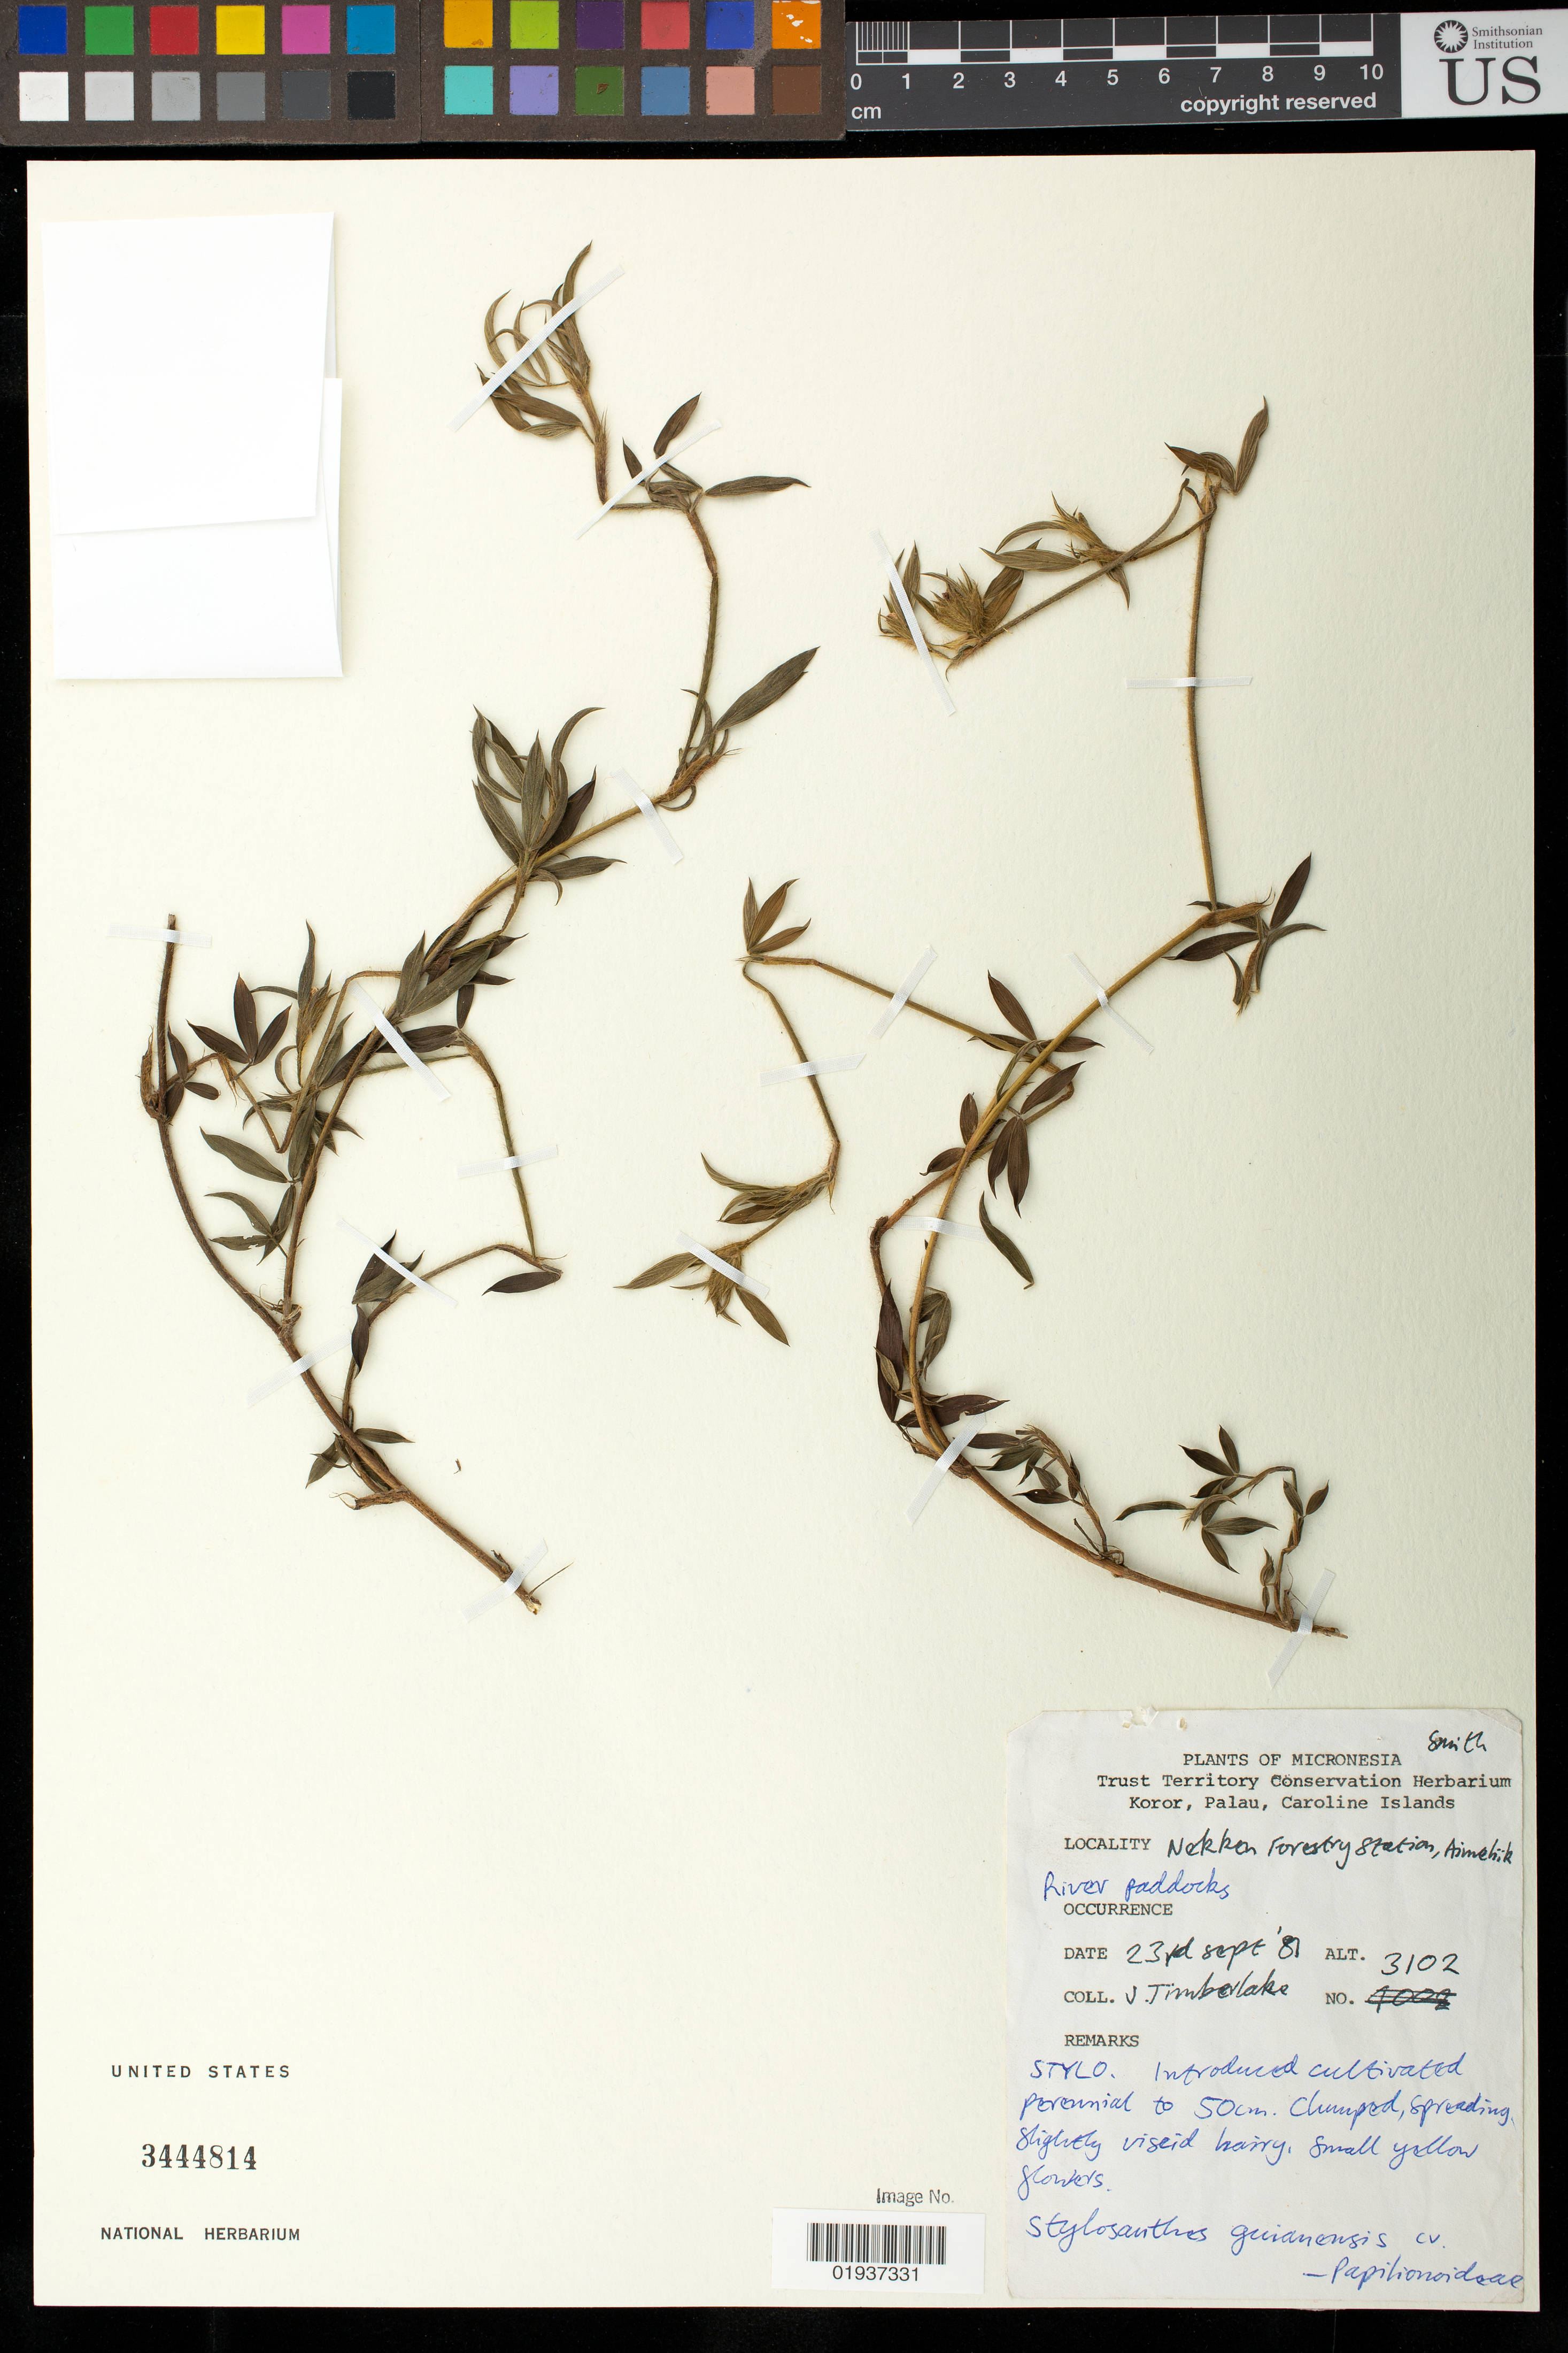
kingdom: Plantae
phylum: Tracheophyta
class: Magnoliopsida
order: Fabales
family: Fabaceae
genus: Stylosanthes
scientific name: Stylosanthes guianensis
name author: (Aubl.) Sw.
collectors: J. Timberlake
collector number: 3102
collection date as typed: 23 Sep 1981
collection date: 1981-09-23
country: Palau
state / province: Aimeliik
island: Babeldaob [Babelthuap]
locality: Nekken Forest Station, River paddocks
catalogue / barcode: US 3444814